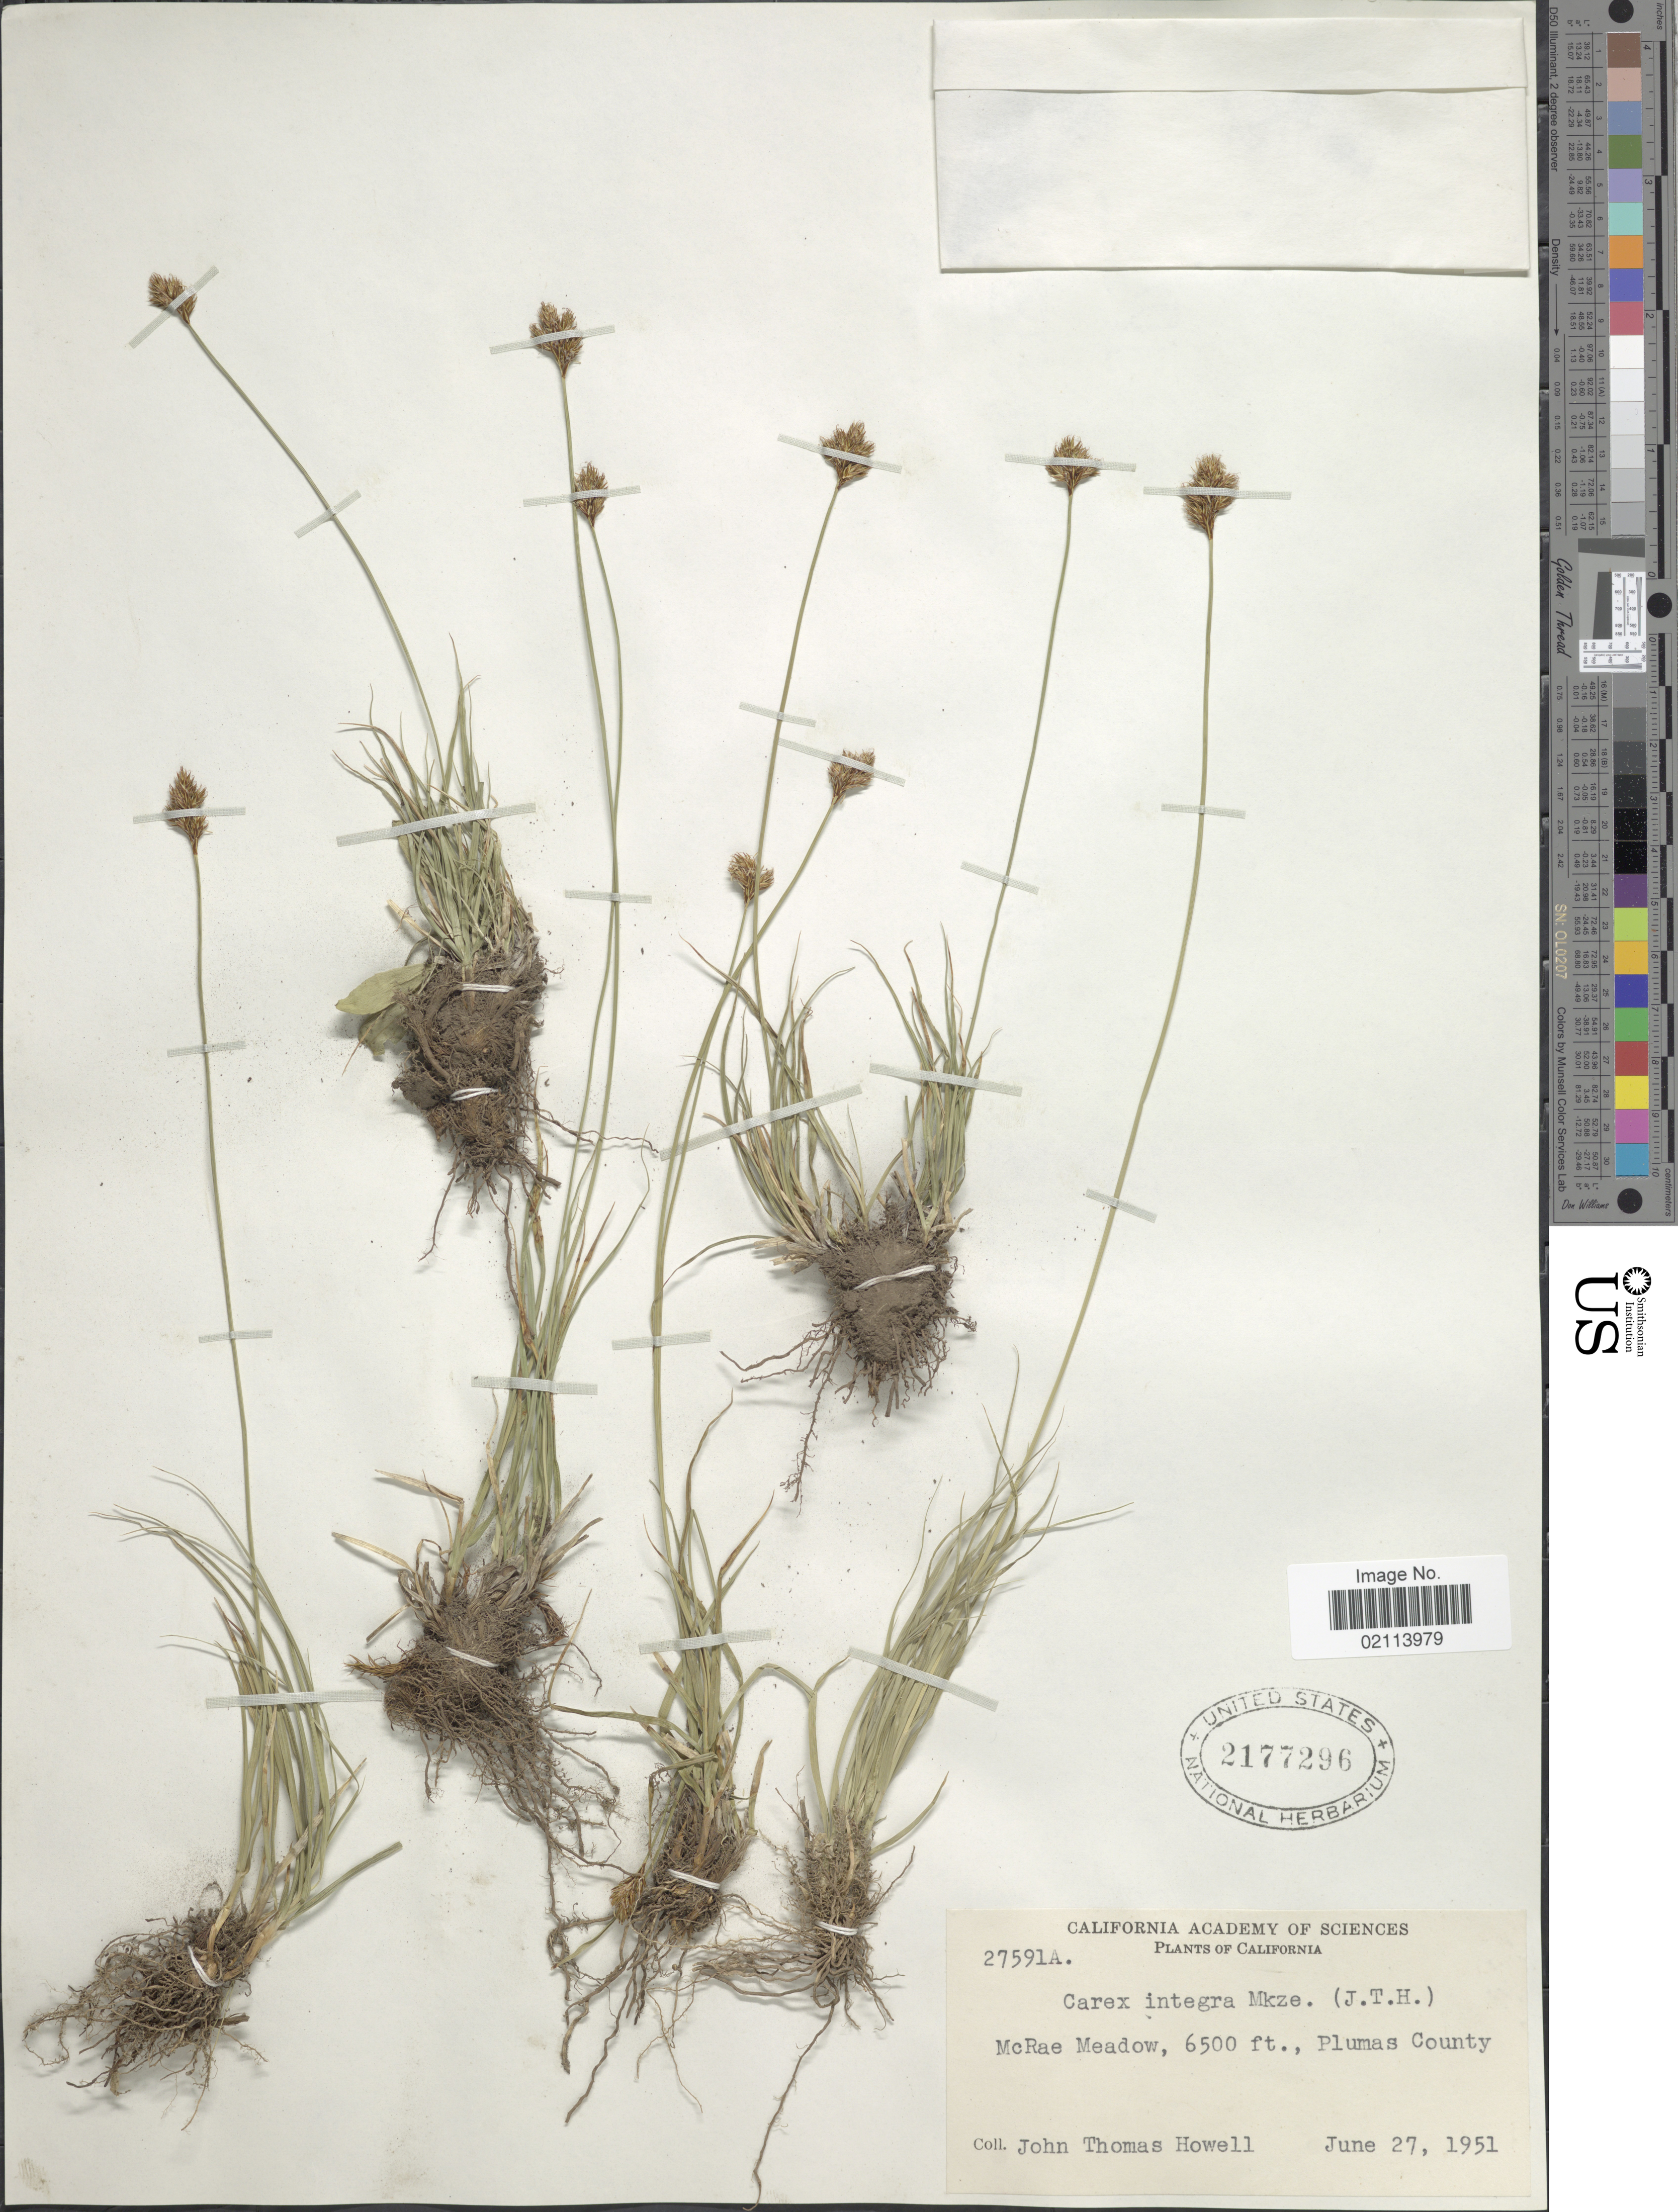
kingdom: Plantae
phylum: Tracheophyta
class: Liliopsida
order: Poales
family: Cyperaceae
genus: Carex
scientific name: Carex integra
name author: Mack.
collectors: J. T. Howell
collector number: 27591A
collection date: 1951-06-27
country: United States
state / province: California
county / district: Plumas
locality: McRae Meadow, Plumas County.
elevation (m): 1981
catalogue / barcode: US 2177296